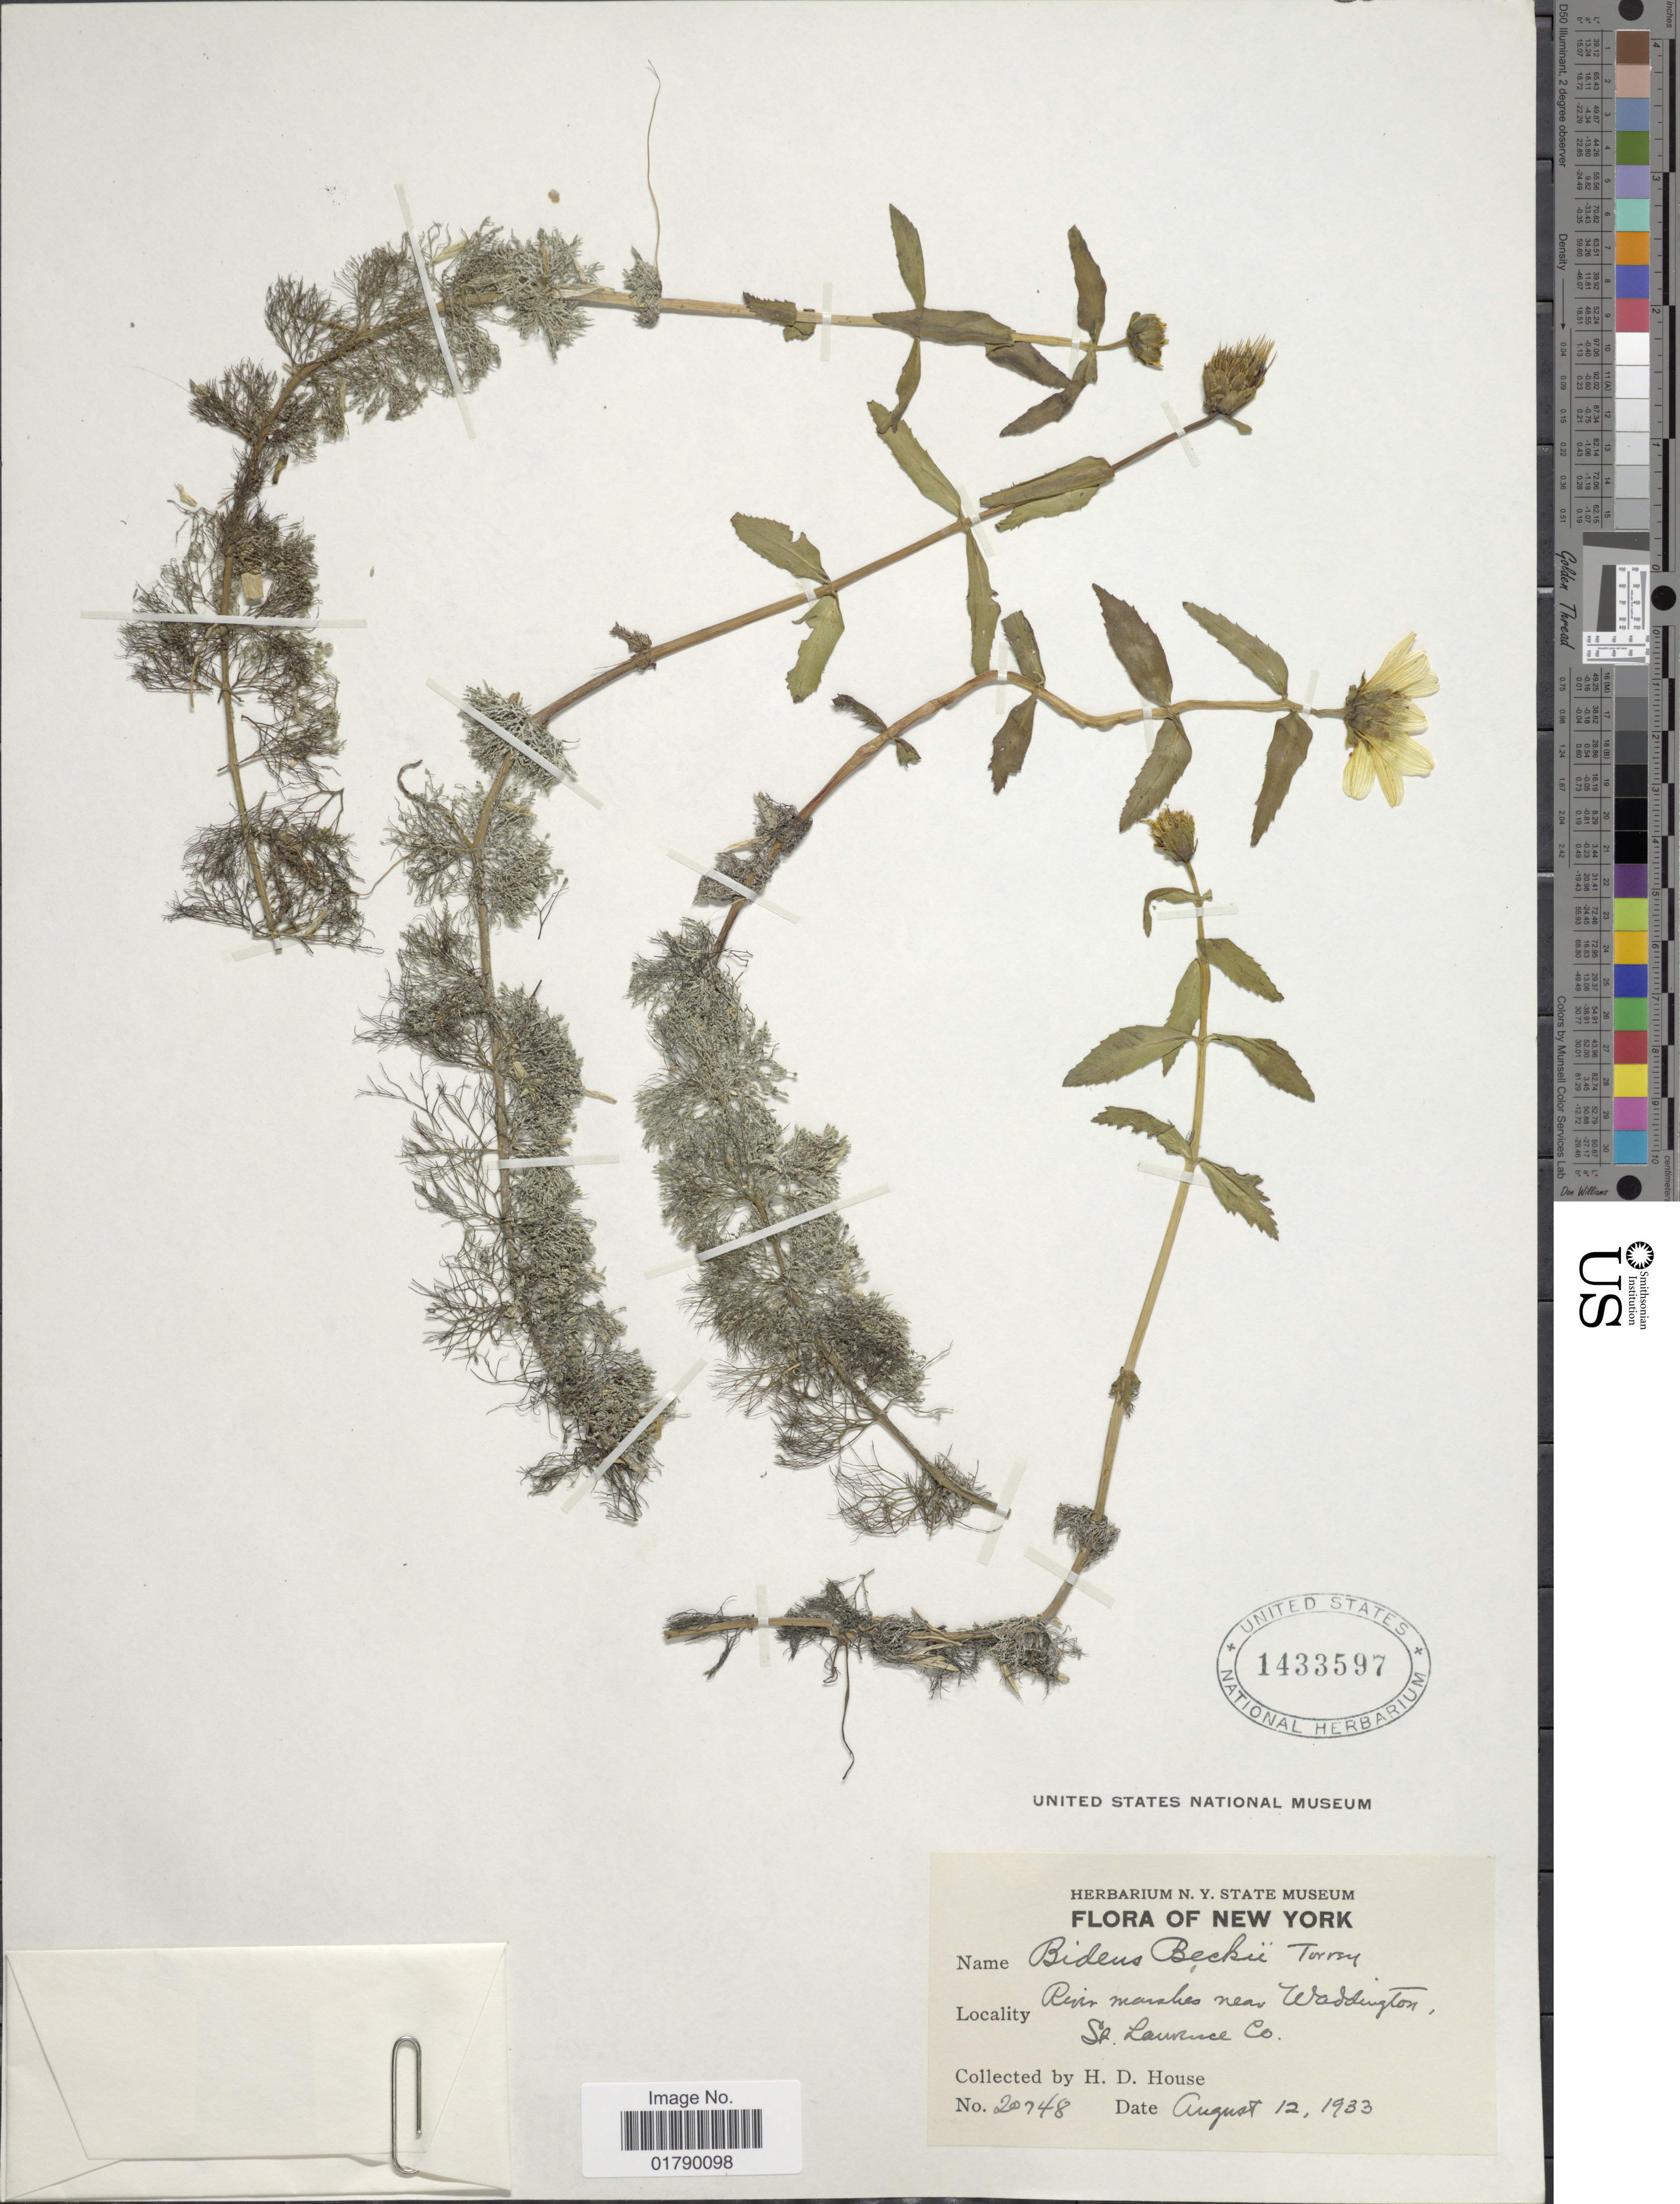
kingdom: Plantae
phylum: Tracheophyta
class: Magnoliopsida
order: Asterales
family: Asteraceae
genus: Megalodonta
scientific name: Megalodonta sp.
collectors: H. D. House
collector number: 20748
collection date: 1933-08-12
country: United States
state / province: New York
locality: River marshes near Washington, St. Laurence Co.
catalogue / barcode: US 1433597